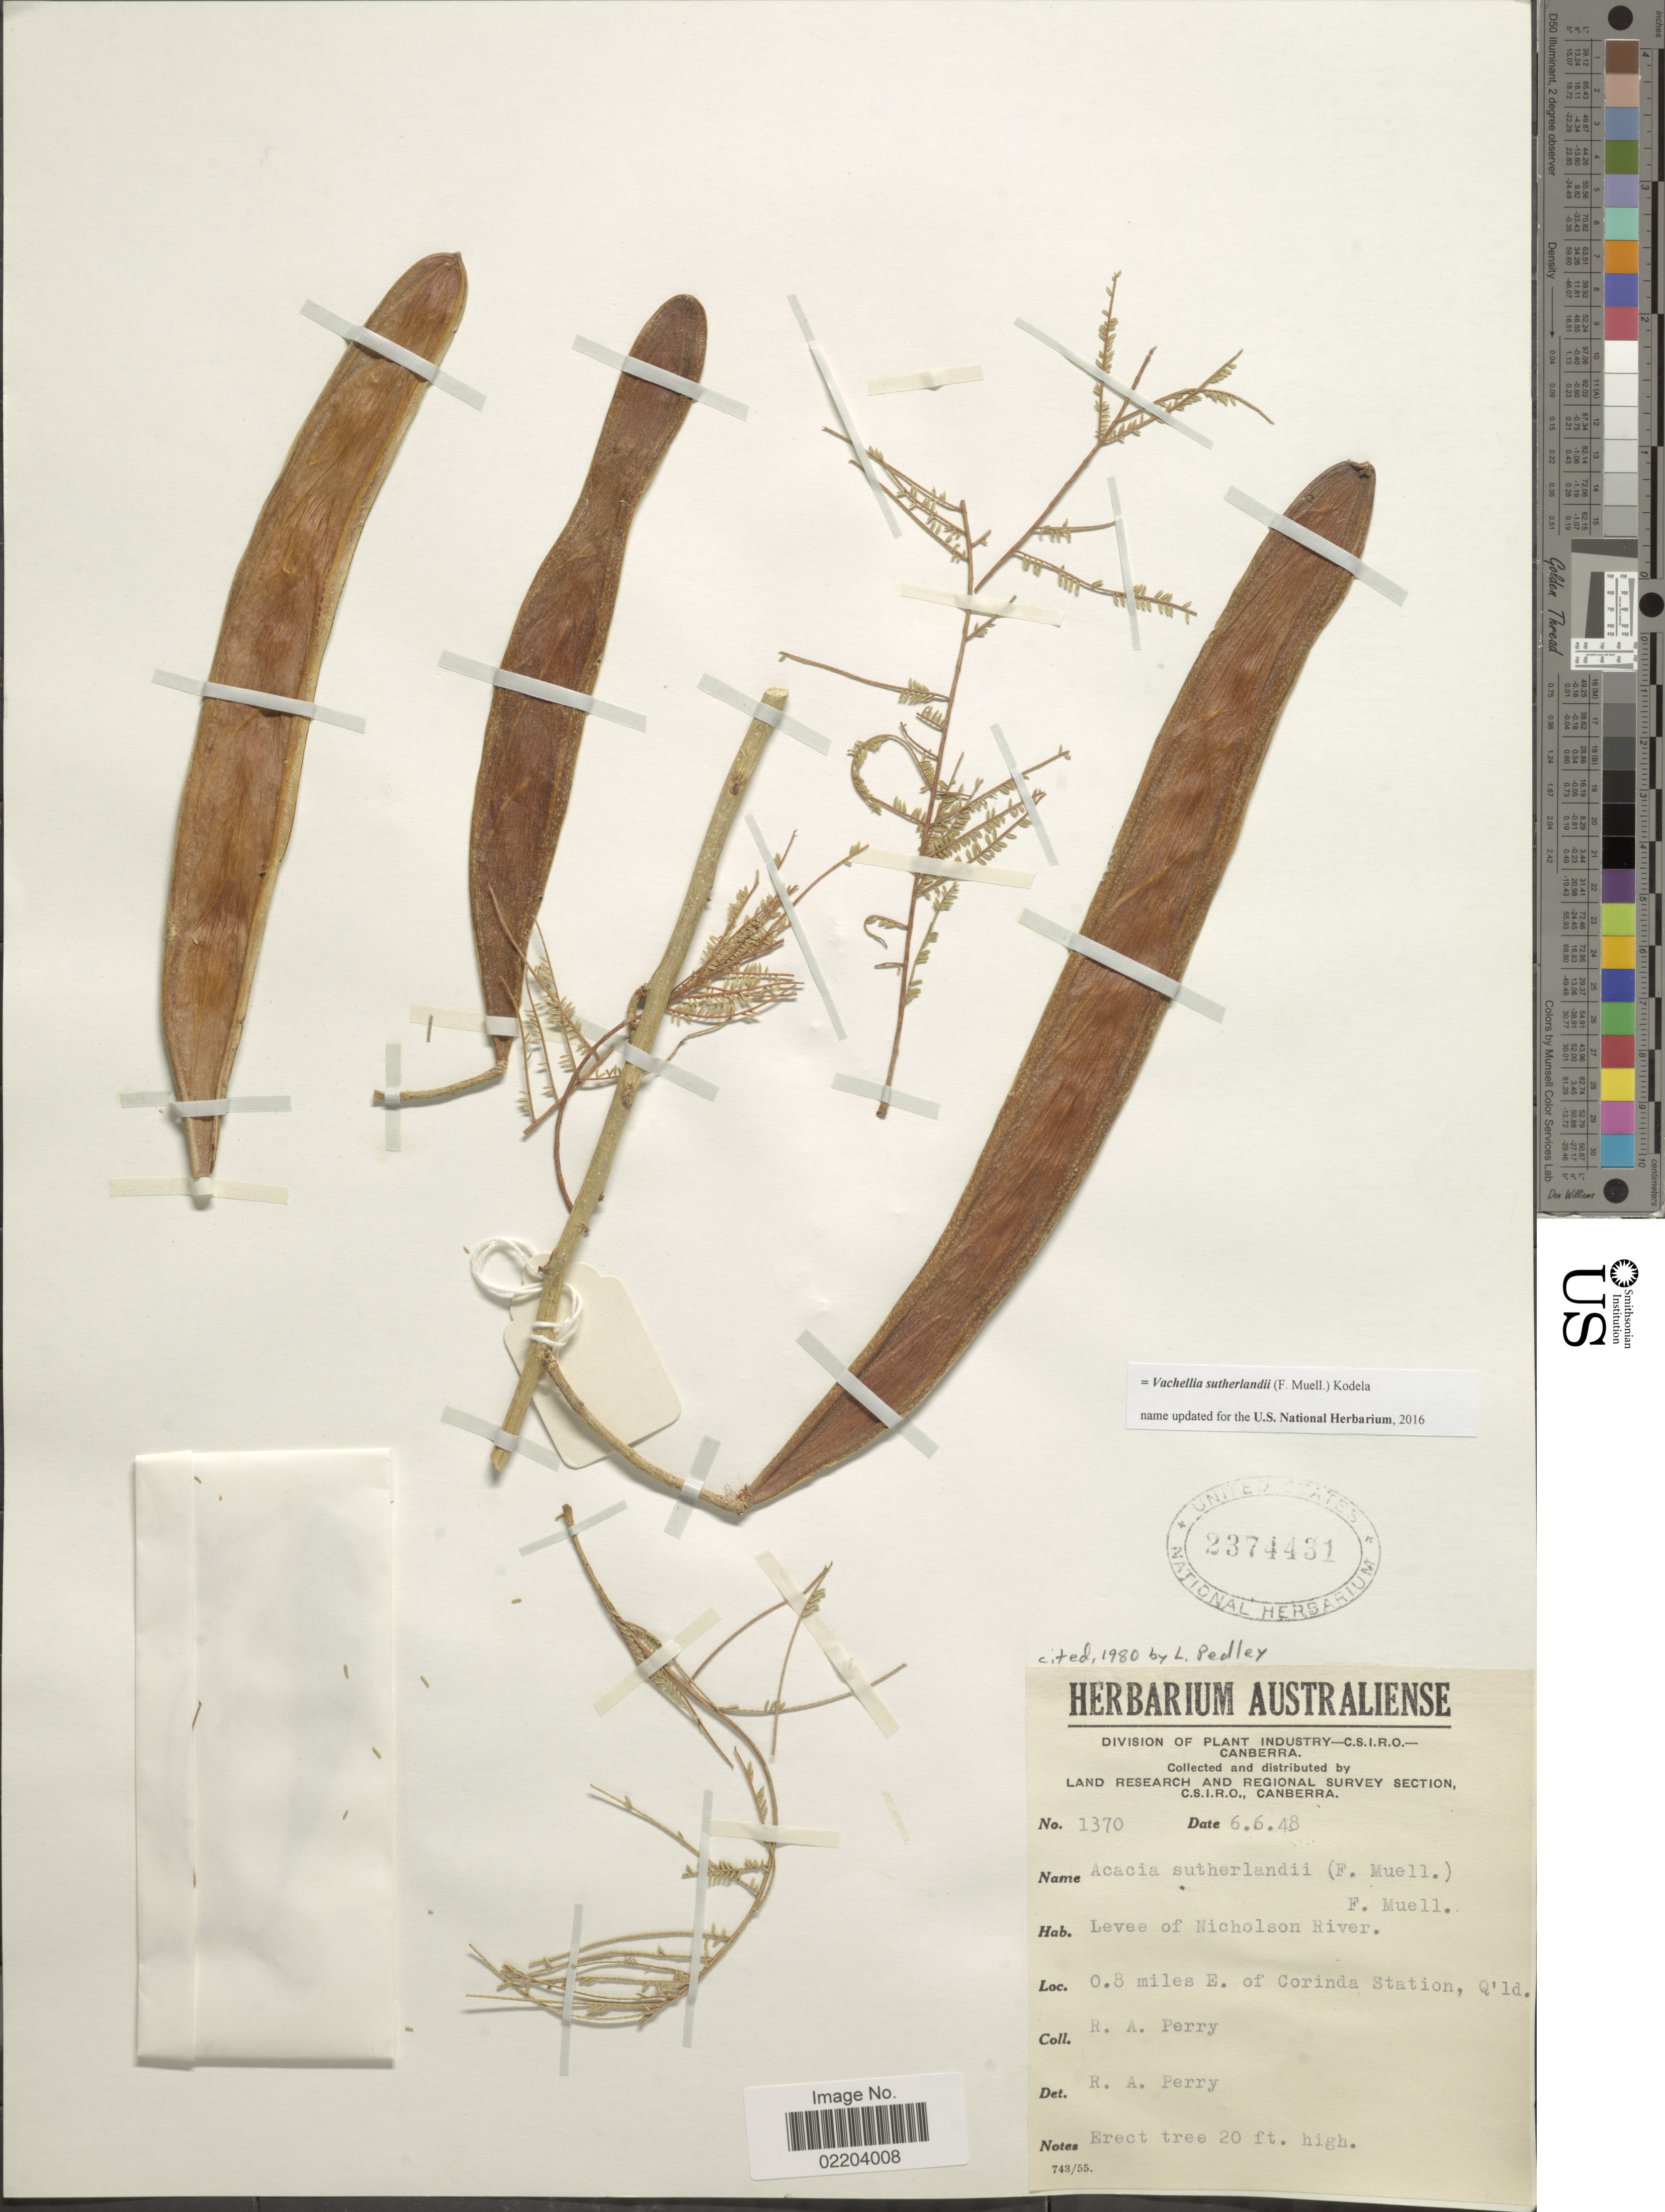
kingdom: Plantae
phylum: Tracheophyta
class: Magnoliopsida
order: Fabales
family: Fabaceae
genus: Vachellia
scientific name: Vachellia sutherlandii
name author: (F. Muell.) Kodela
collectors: Perry, R. A.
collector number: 1370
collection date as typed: Transcribed d/m/y: 6/6/48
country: Australia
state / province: Queensland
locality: Levee of Nicholson River. 0.8 miles E. of Corinda Station, Q'ld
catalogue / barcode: US 2374431